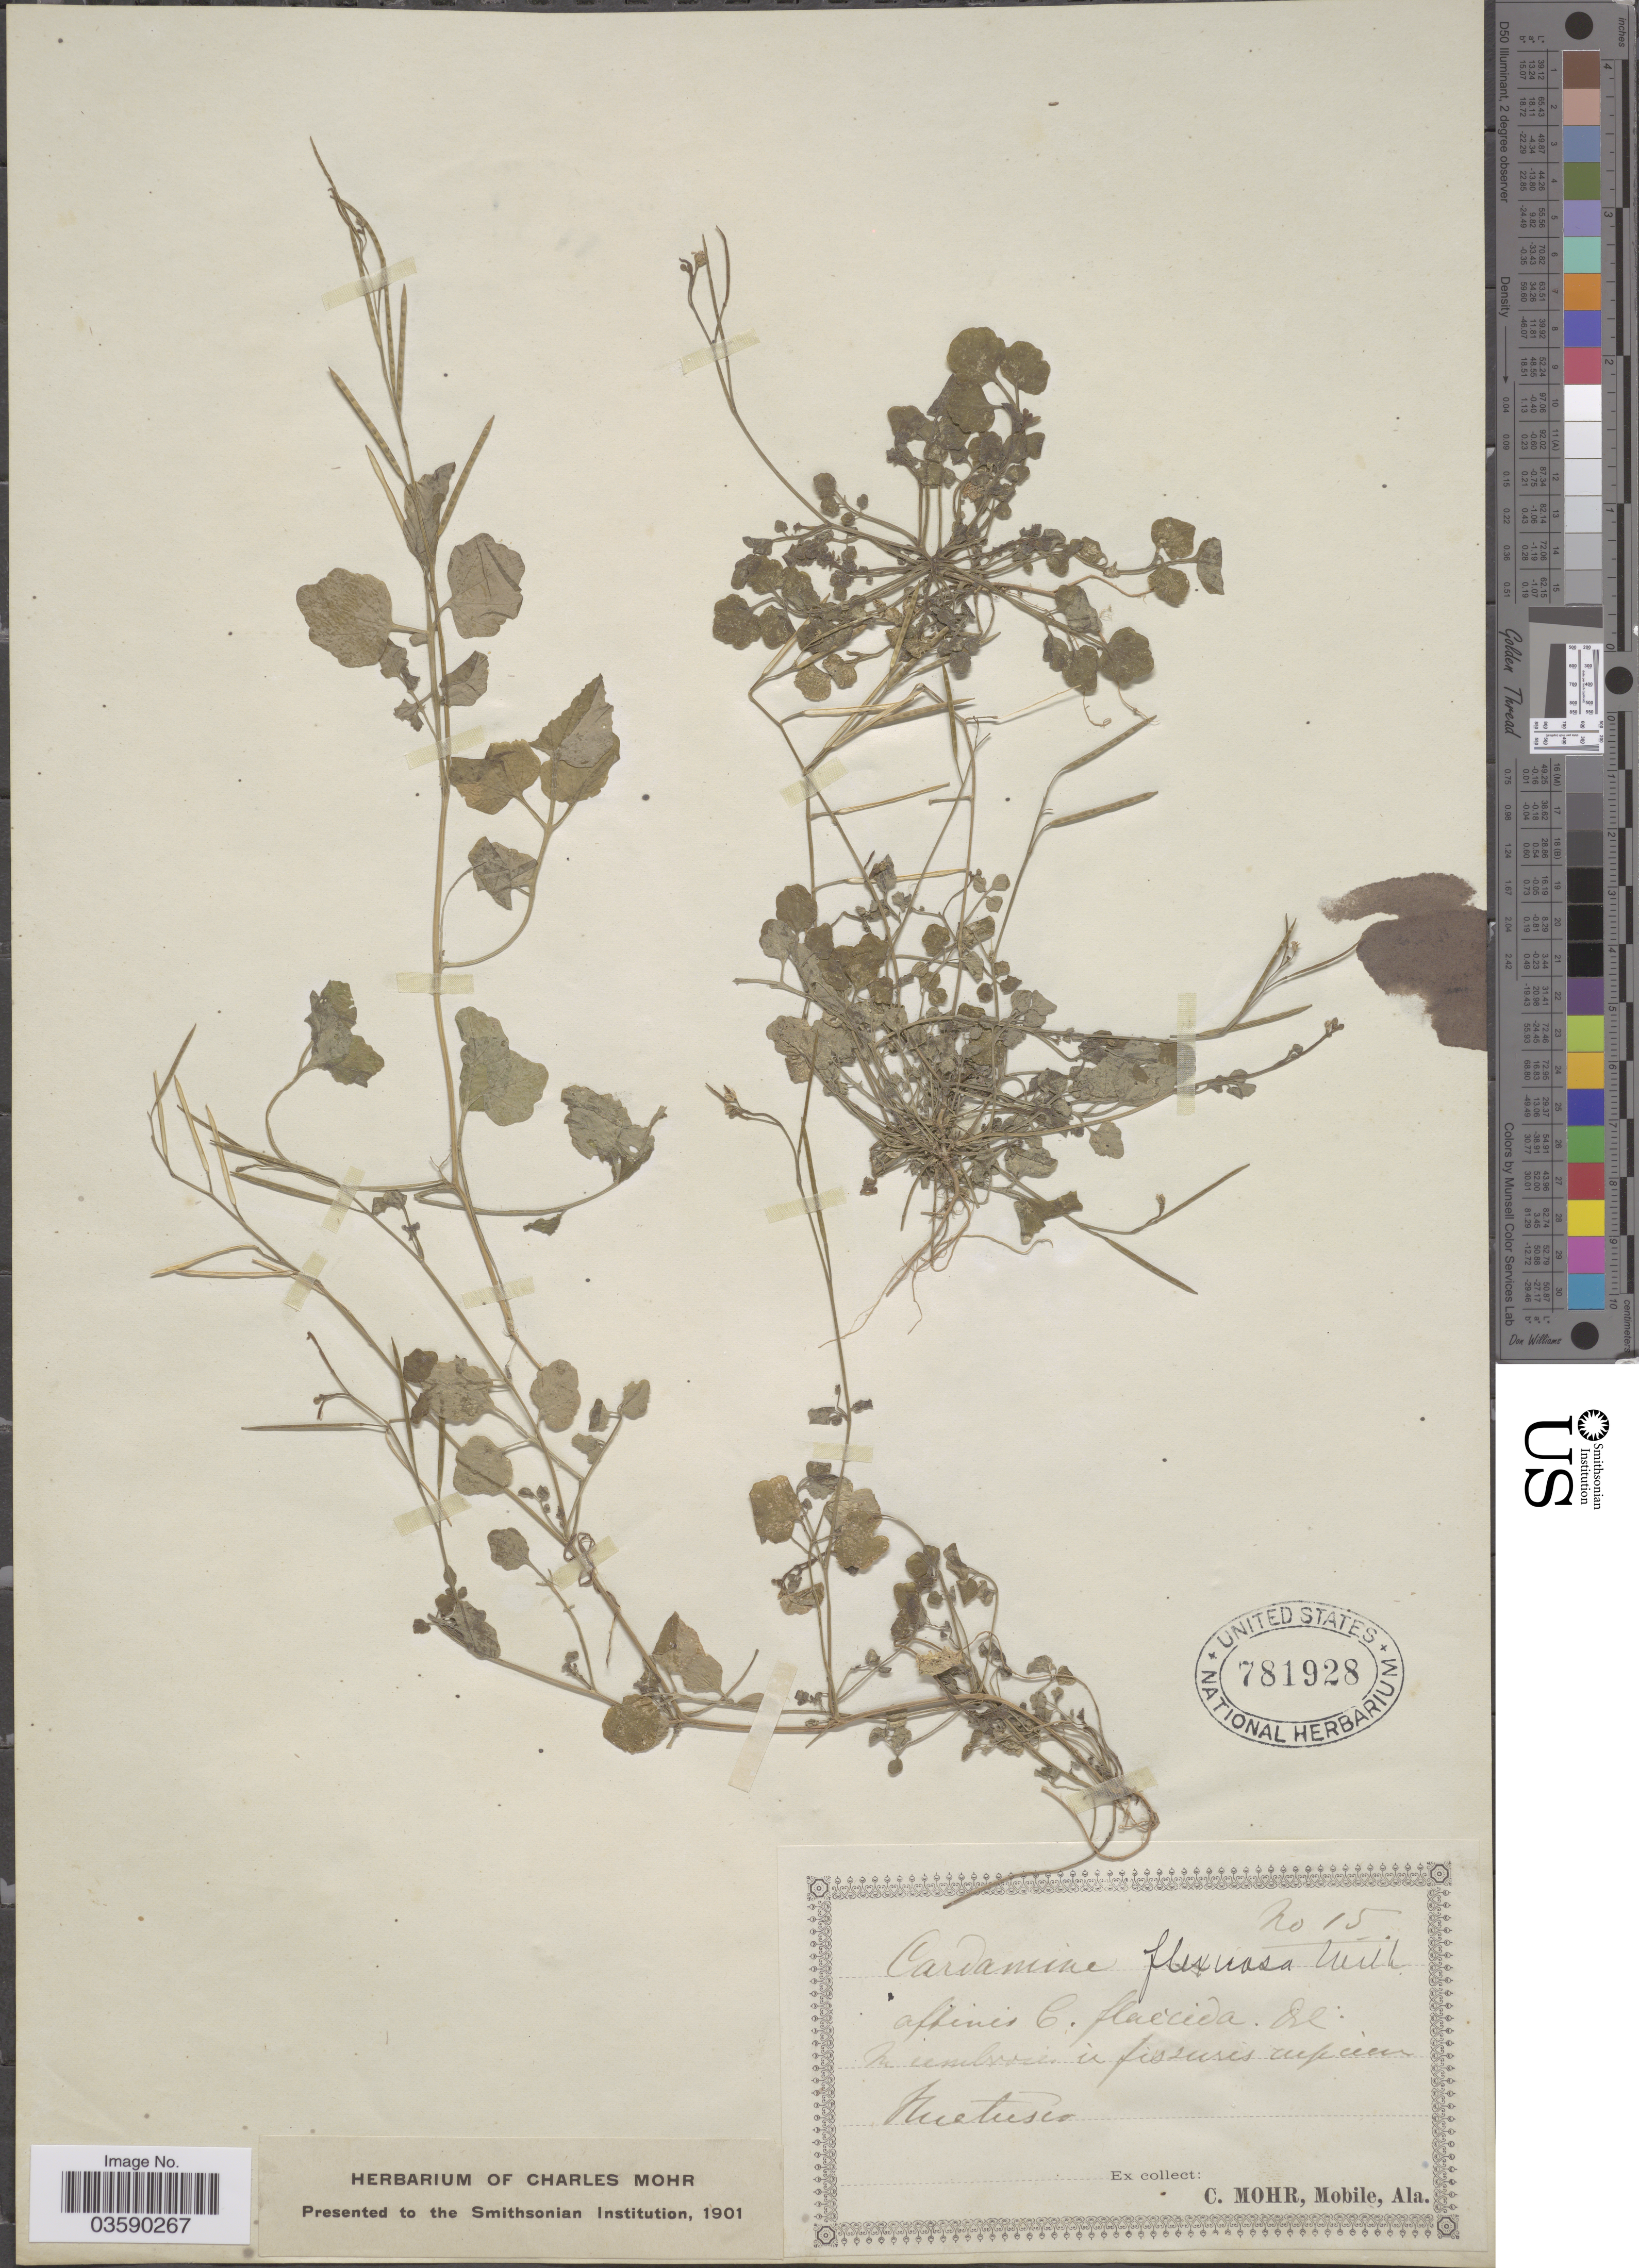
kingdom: Plantae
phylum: Tracheophyta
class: Magnoliopsida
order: Brassicales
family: Brassicaceae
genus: Cardamine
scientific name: Cardamine occulta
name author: Hornem.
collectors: ex herb. C. Mohr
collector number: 15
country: Mexico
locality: Huatusco.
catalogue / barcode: US 781928